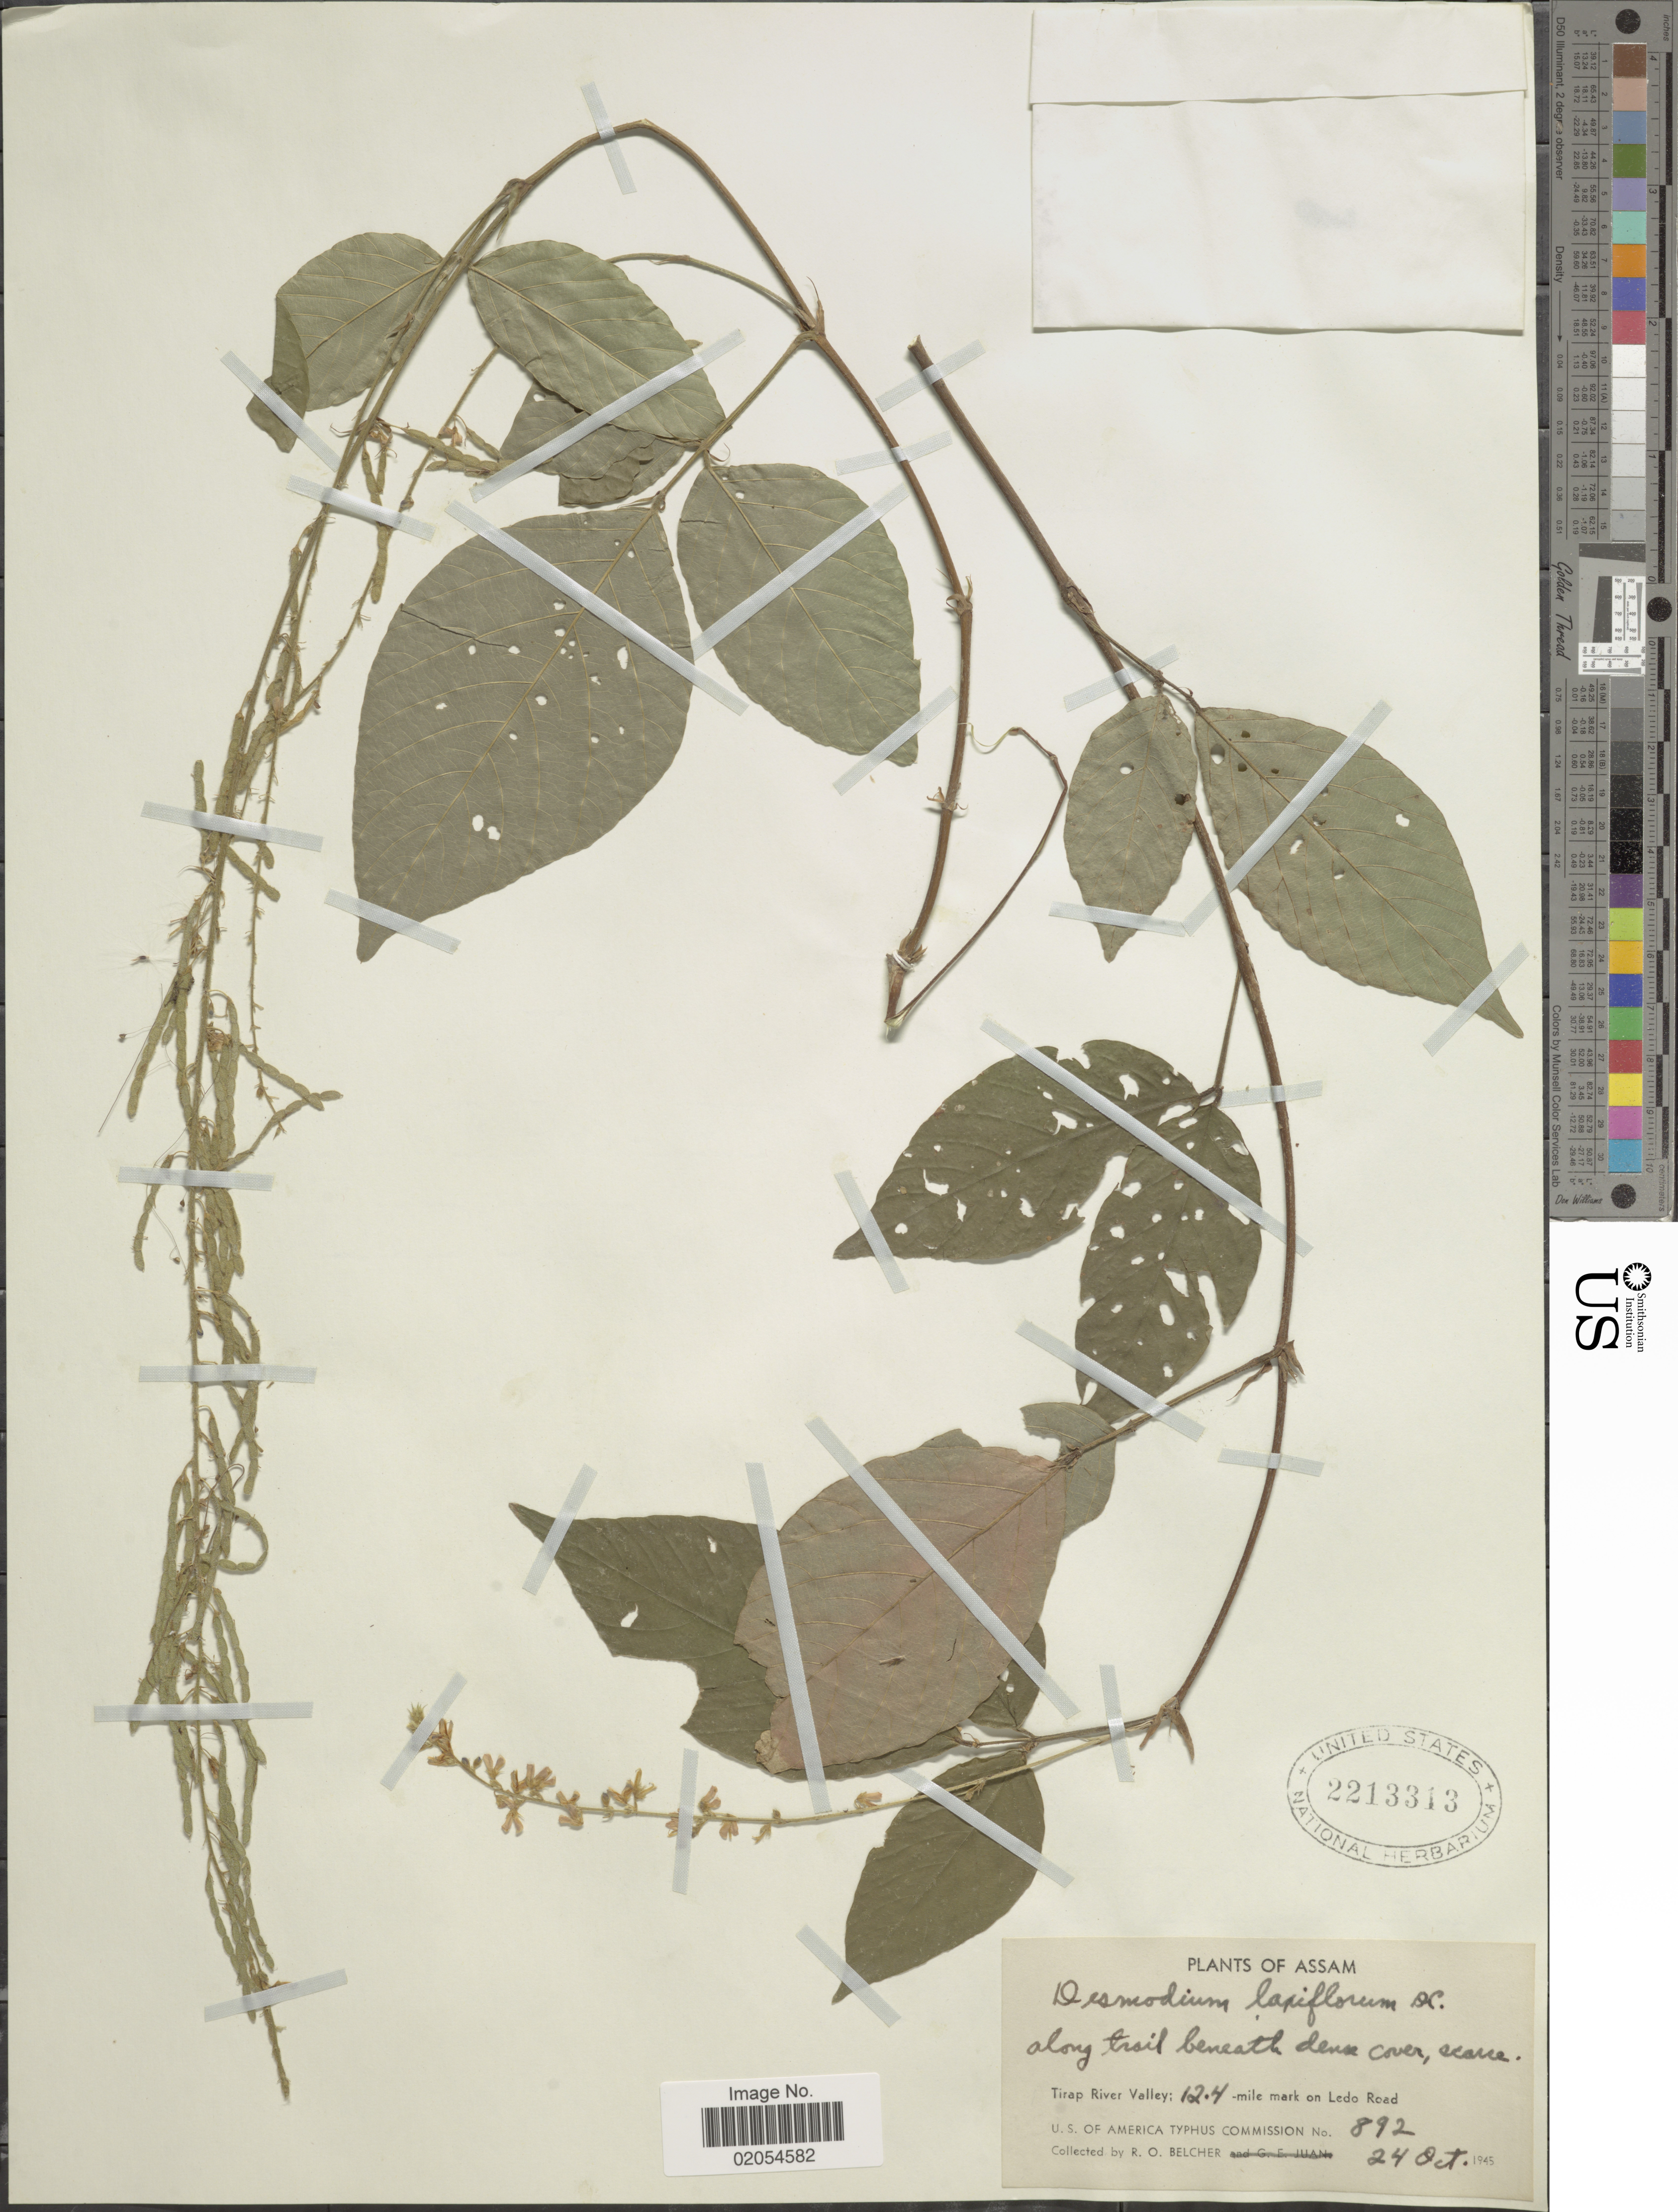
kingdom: Plantae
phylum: Tracheophyta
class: Magnoliopsida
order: Fabales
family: Fabaceae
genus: Sohmaea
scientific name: Sohmaea laxiflora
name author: (DC.) H. Ohashi & K. Ohashi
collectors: R. Belcher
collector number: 892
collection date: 1945-10-24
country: India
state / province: Assam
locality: Tirap River Valley, 12.4 -mile mark on Ledo Road.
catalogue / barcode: US 2213313